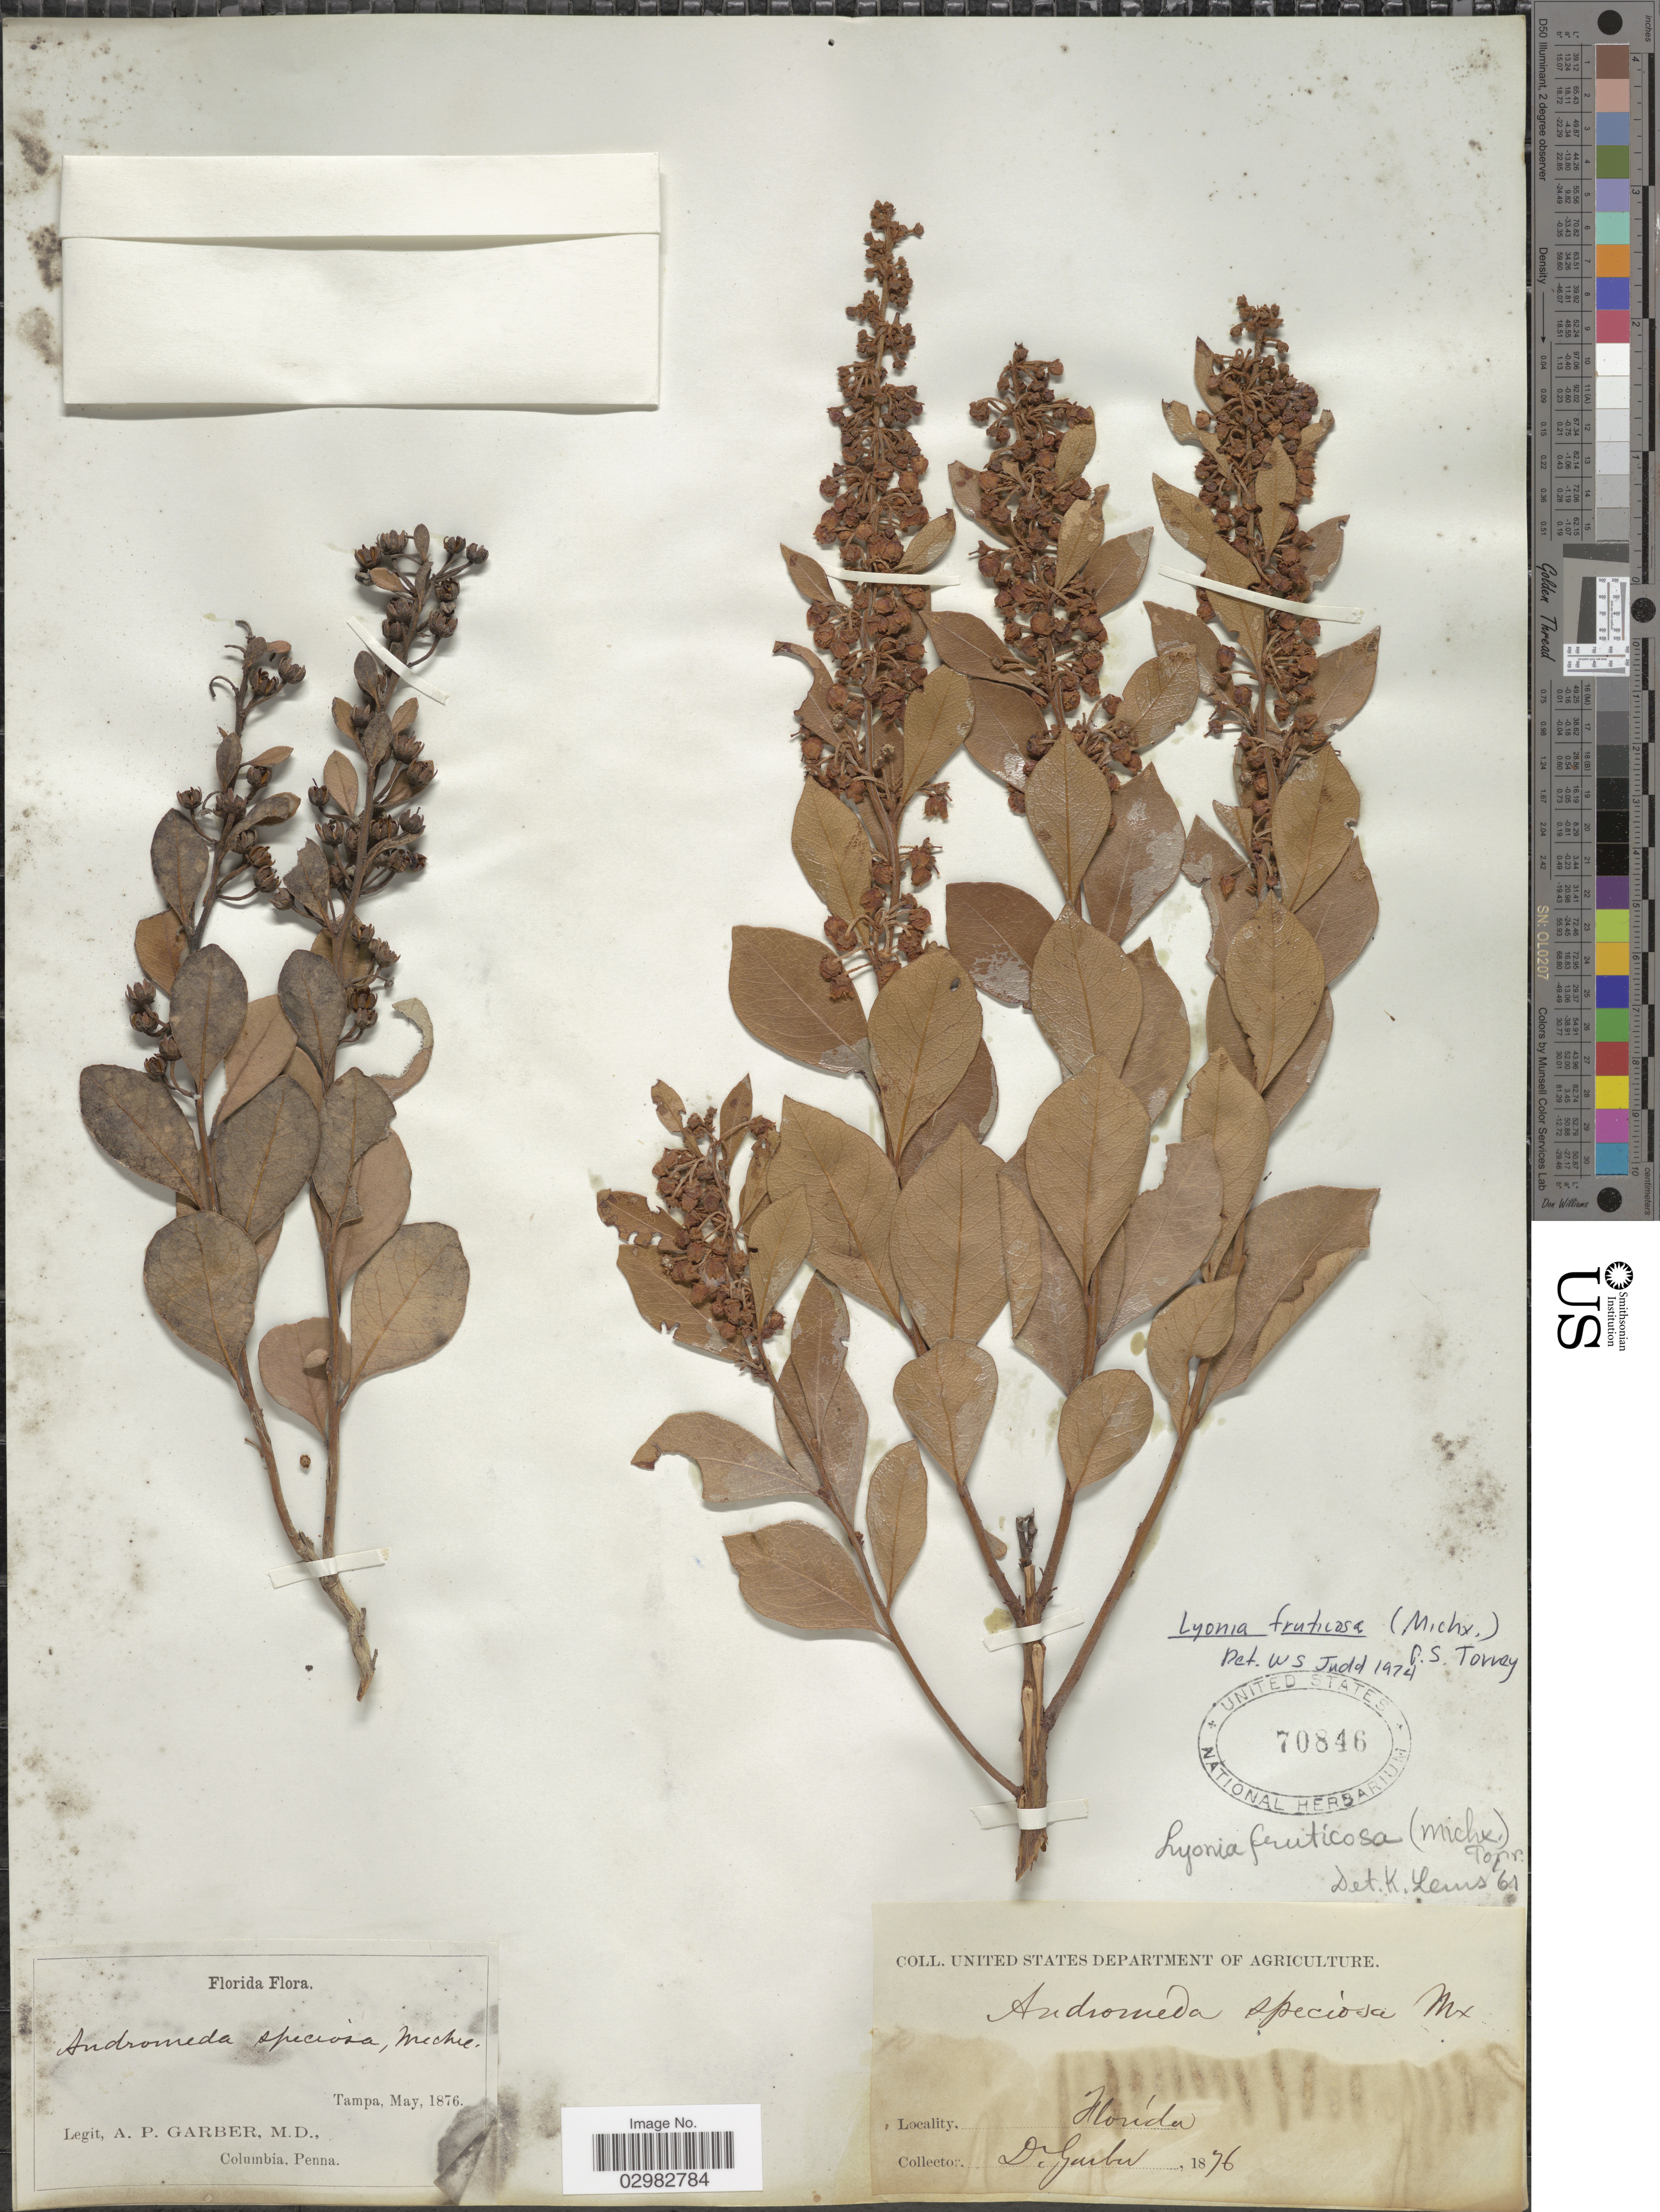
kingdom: Plantae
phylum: Tracheophyta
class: Magnoliopsida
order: Ericales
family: Ericaceae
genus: Lyonia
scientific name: Lyonia fruticosa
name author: (Michx.) G.S. Torr.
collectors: A. P. Garber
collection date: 1876-05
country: United States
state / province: Florida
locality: Tampa.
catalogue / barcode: US 70846